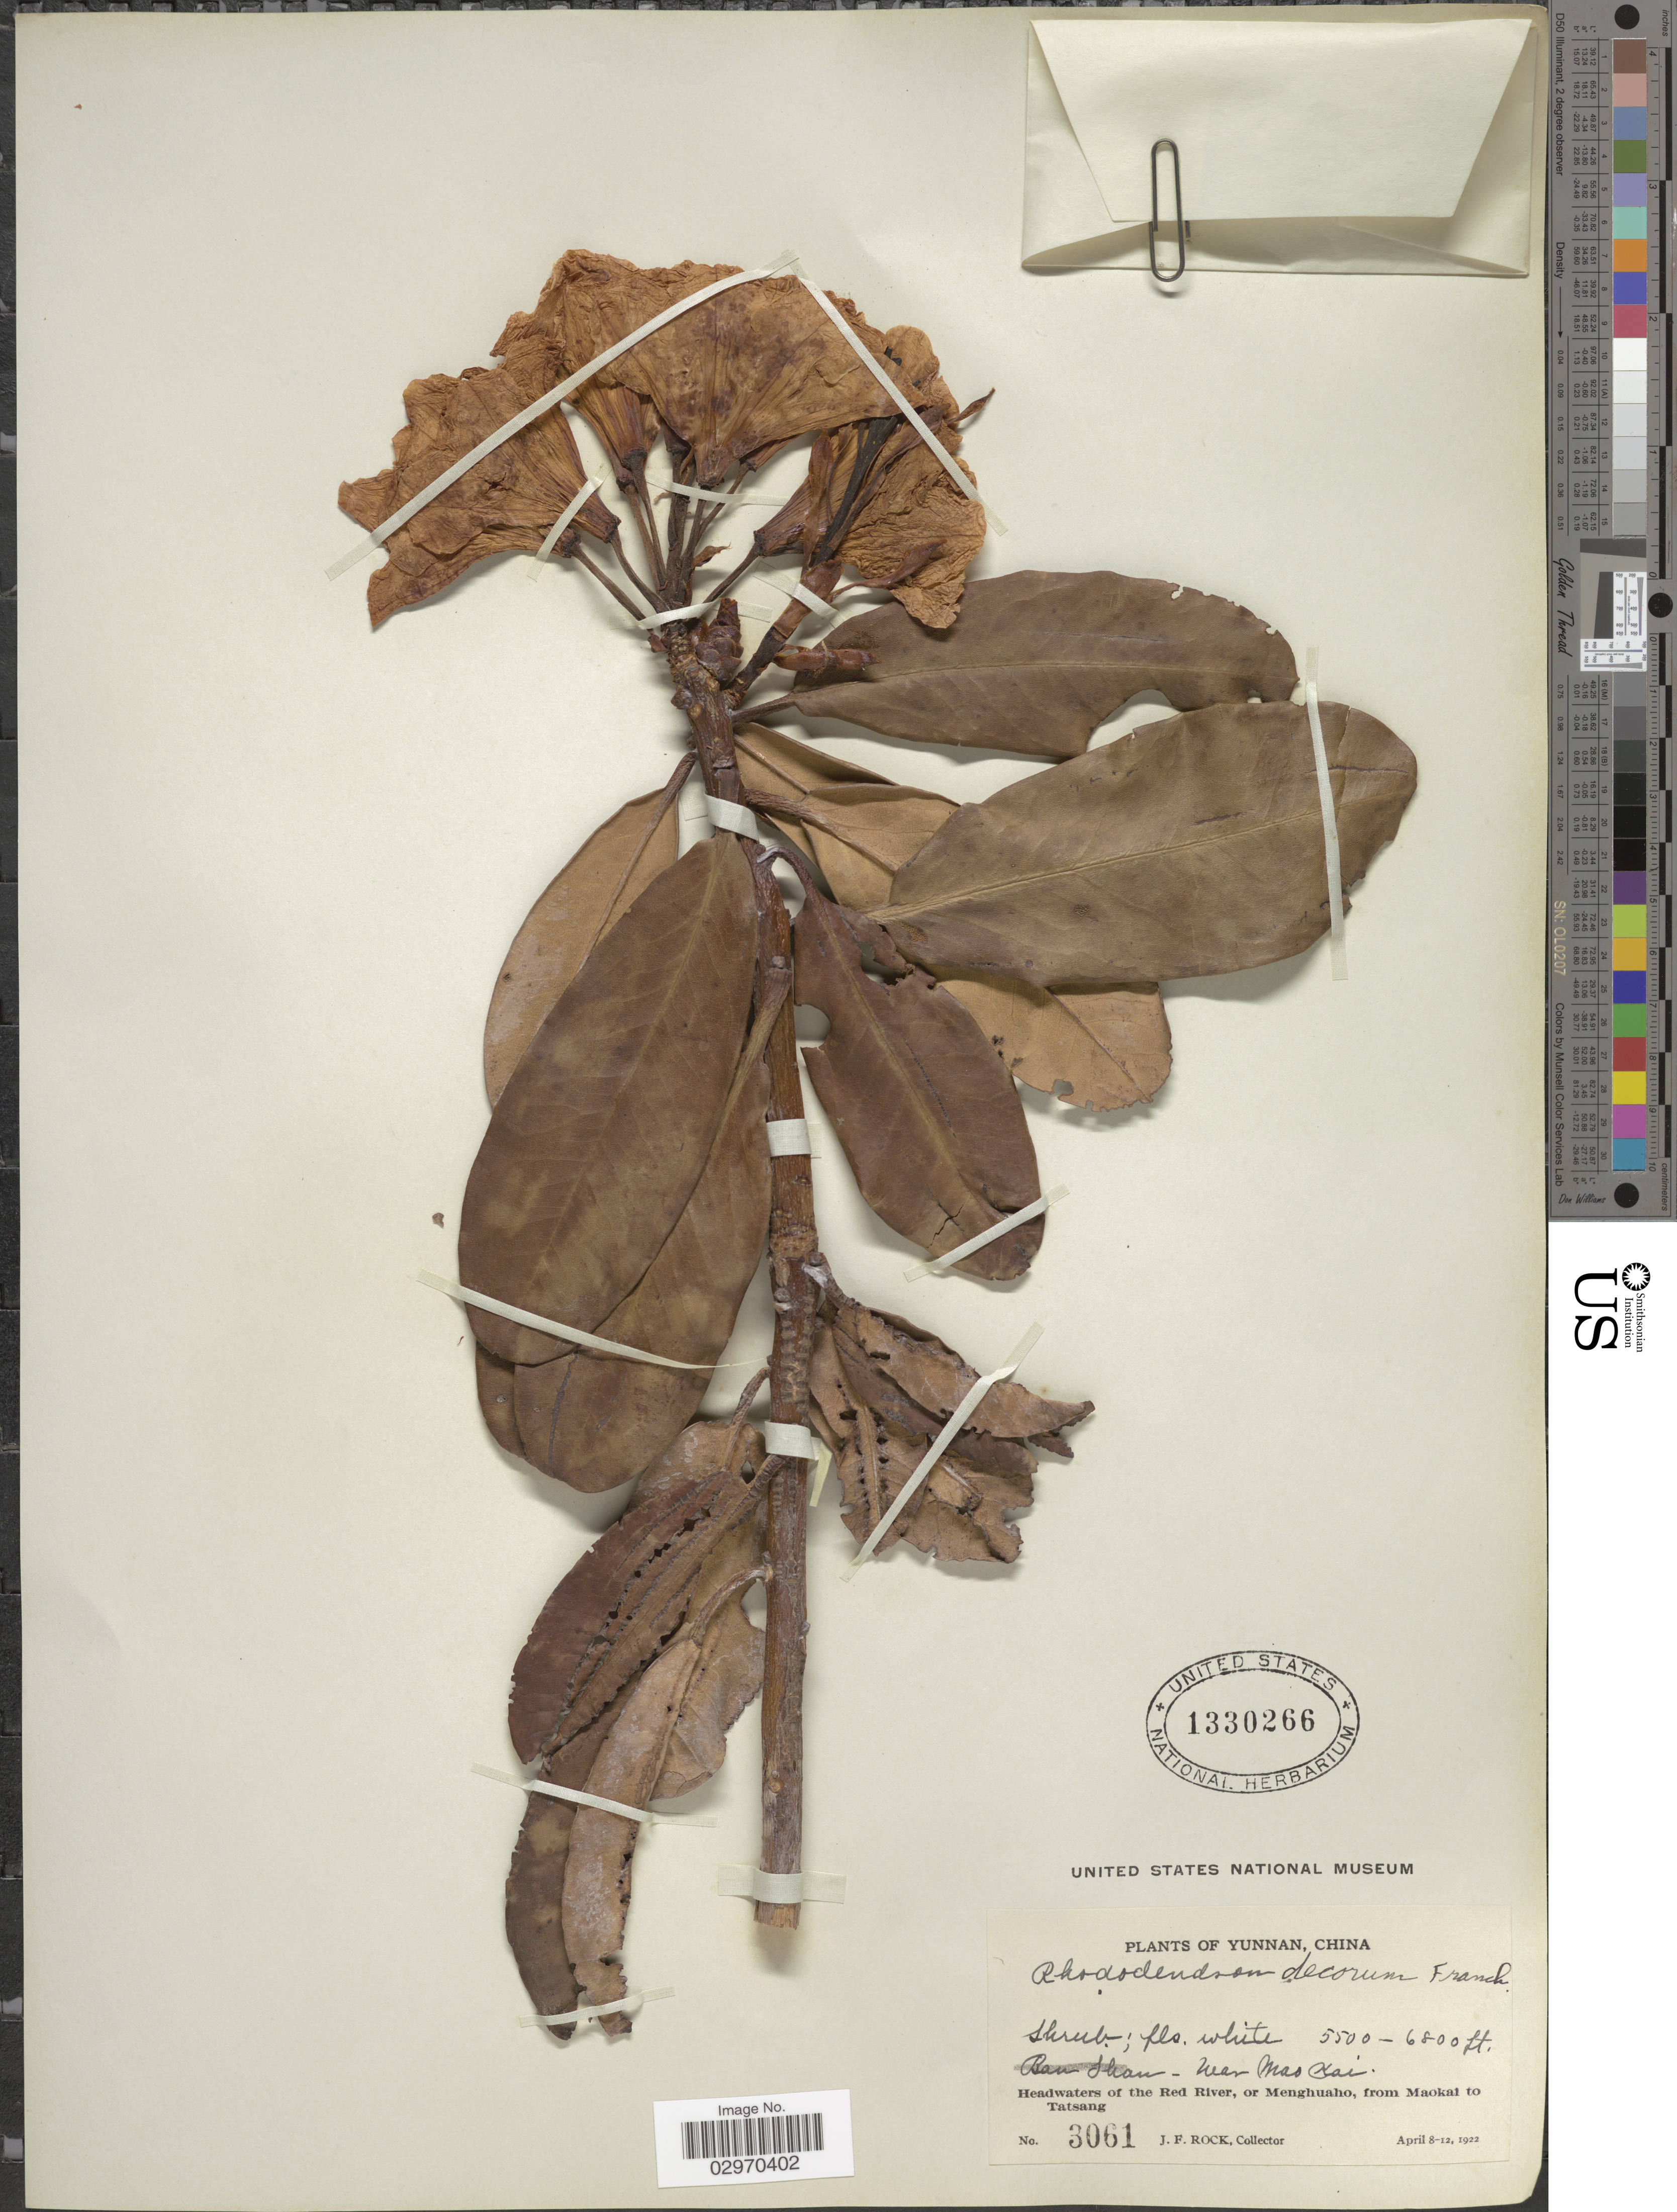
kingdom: Plantae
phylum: Tracheophyta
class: Magnoliopsida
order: Ericales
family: Ericaceae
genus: Rhododendron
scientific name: Rhododendron decorum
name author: Franch.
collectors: J. Rock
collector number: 3061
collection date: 1922-04-08/1922-04-12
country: China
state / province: Yunnan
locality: Near Mas Kai, Headwaters of the Red River, or Menghuaho, from Maokai to Tatsang.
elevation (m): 1676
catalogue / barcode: US 1330266